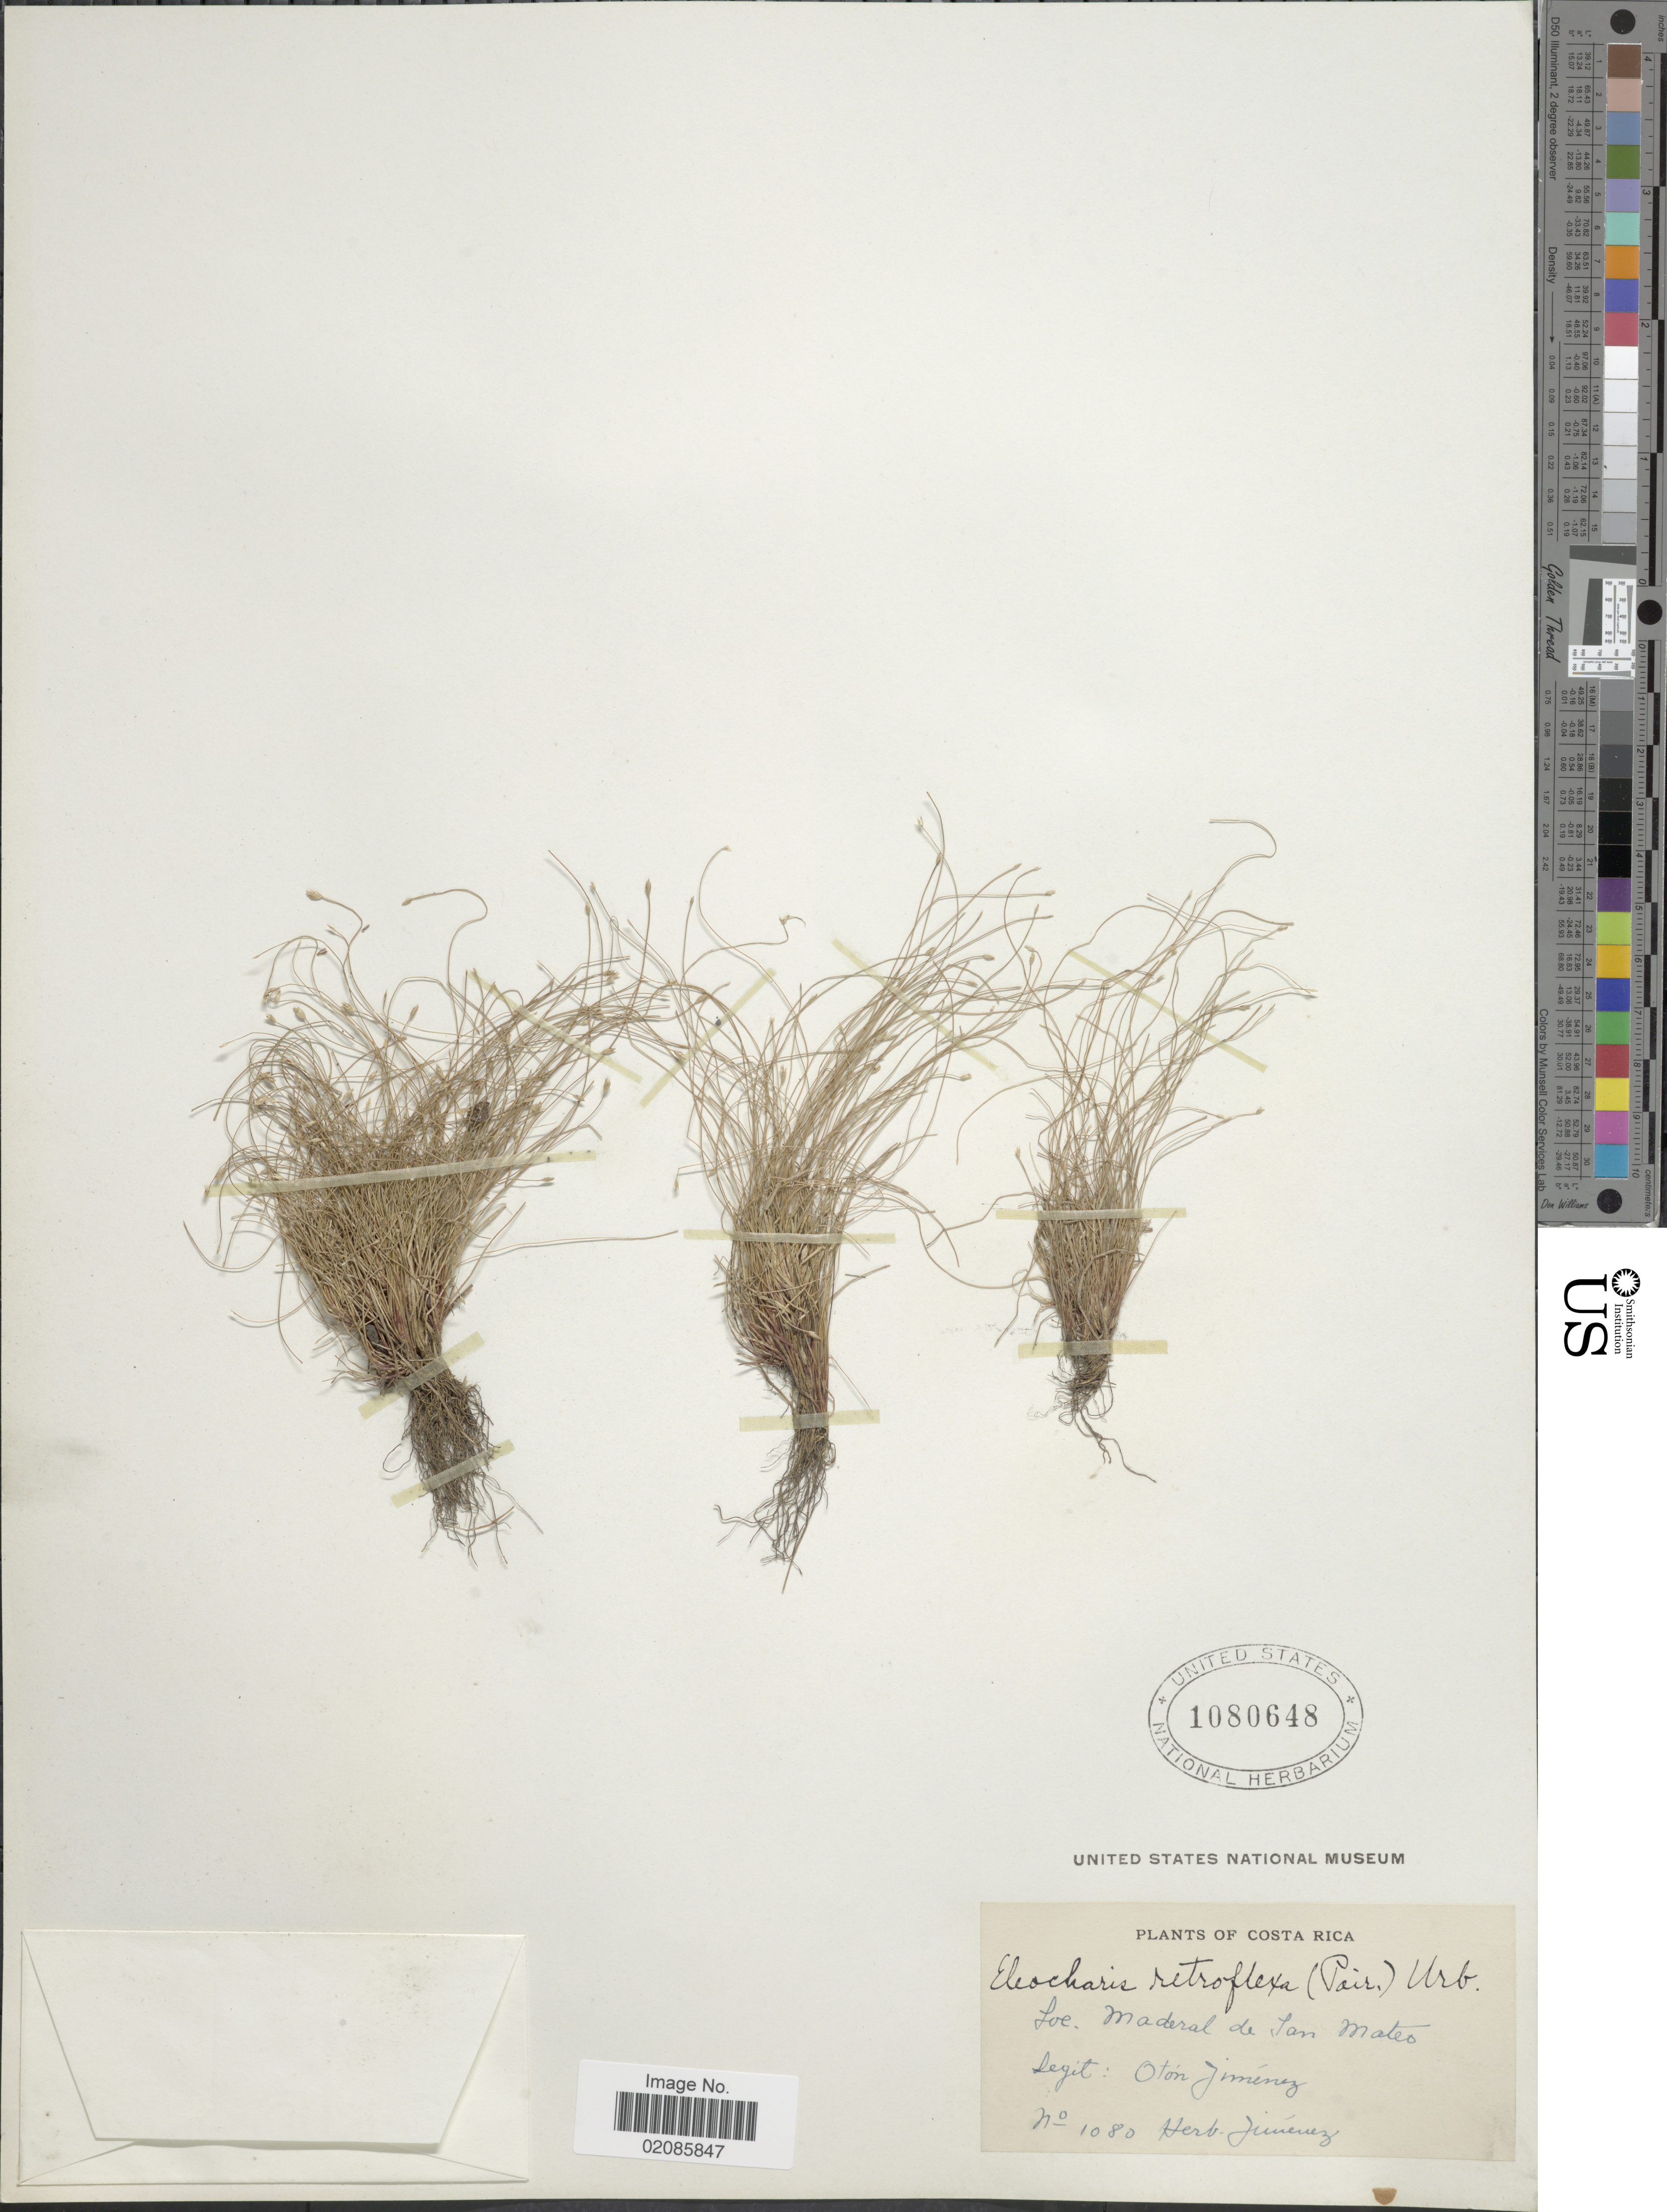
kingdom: Plantae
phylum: Tracheophyta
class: Liliopsida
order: Poales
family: Cyperaceae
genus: Eleocharis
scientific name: Eleocharis retroflexa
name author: (Poir.) Urb.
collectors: O. Jimenez L.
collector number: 1080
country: Costa Rica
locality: Maderal de San Mateo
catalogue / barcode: US 1080648